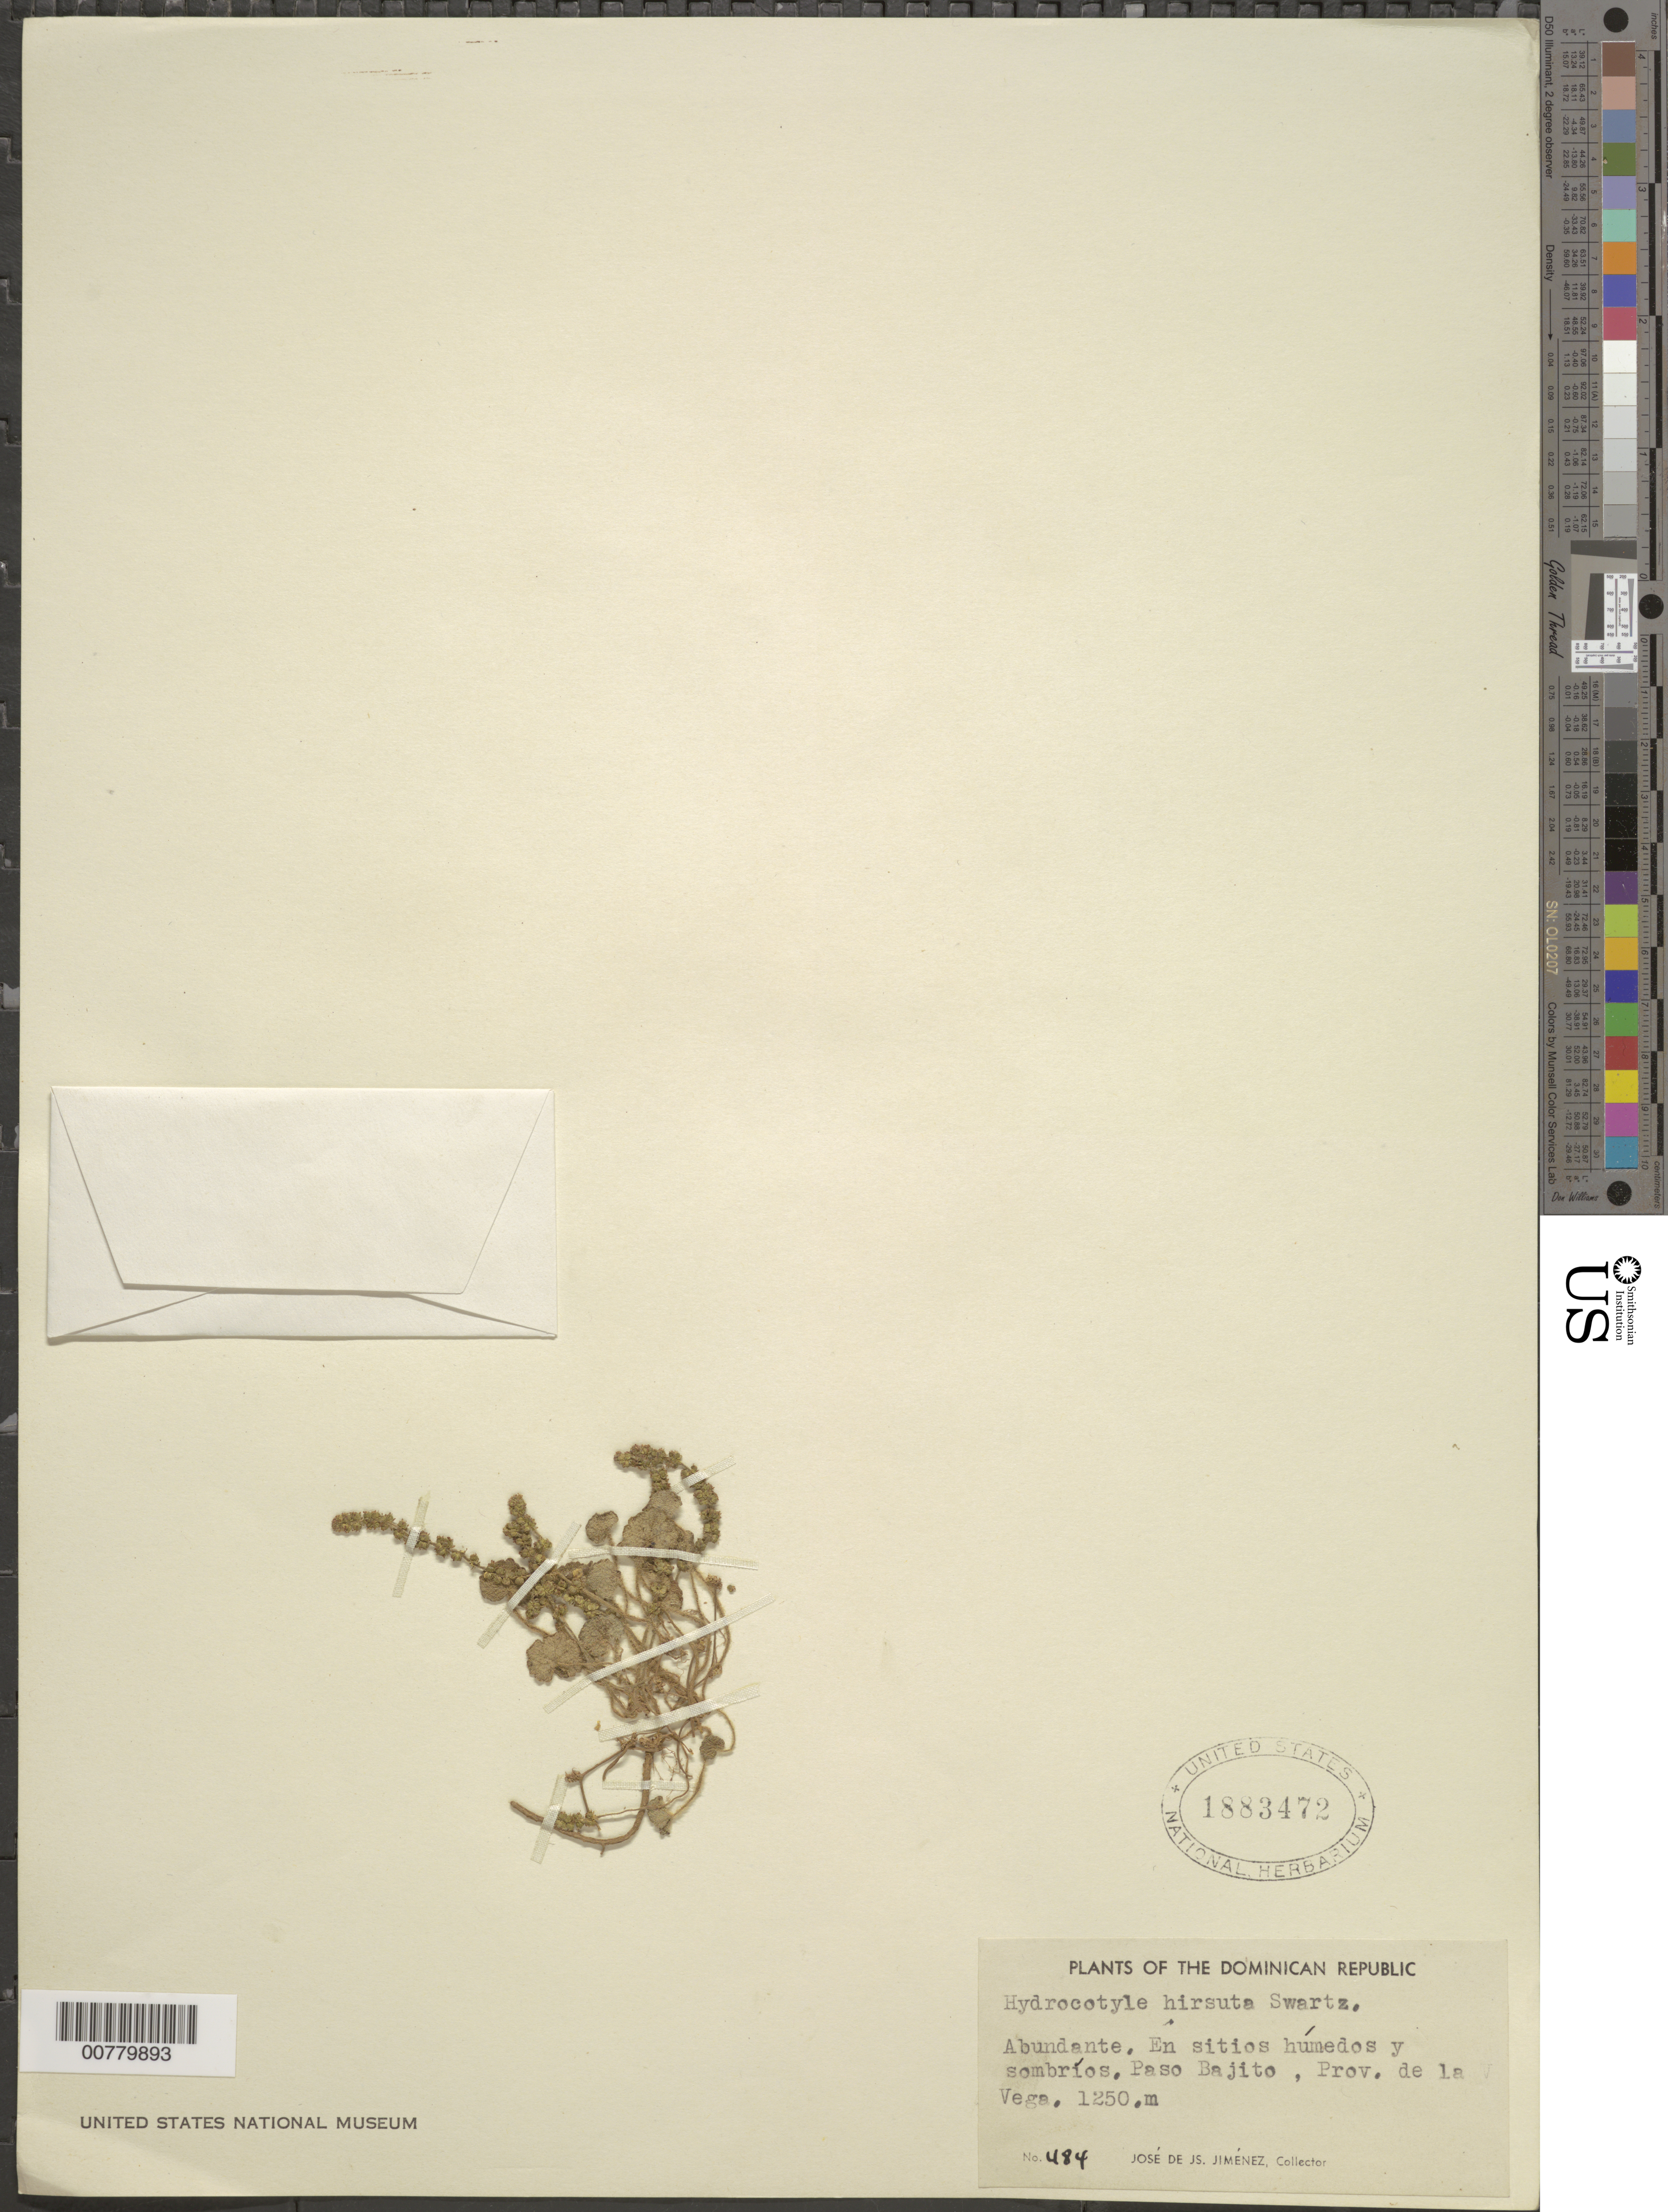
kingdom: Plantae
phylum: Tracheophyta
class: Magnoliopsida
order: Apiales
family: Araliaceae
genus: Hydrocotyle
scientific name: Hydrocotyle hirsuta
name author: Sw.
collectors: J. J. Jiménez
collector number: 484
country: Dominican Republic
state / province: La Vega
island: Hispaniola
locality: Paso Bajito.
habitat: Humid and shady places.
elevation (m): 1250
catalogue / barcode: US 1883472